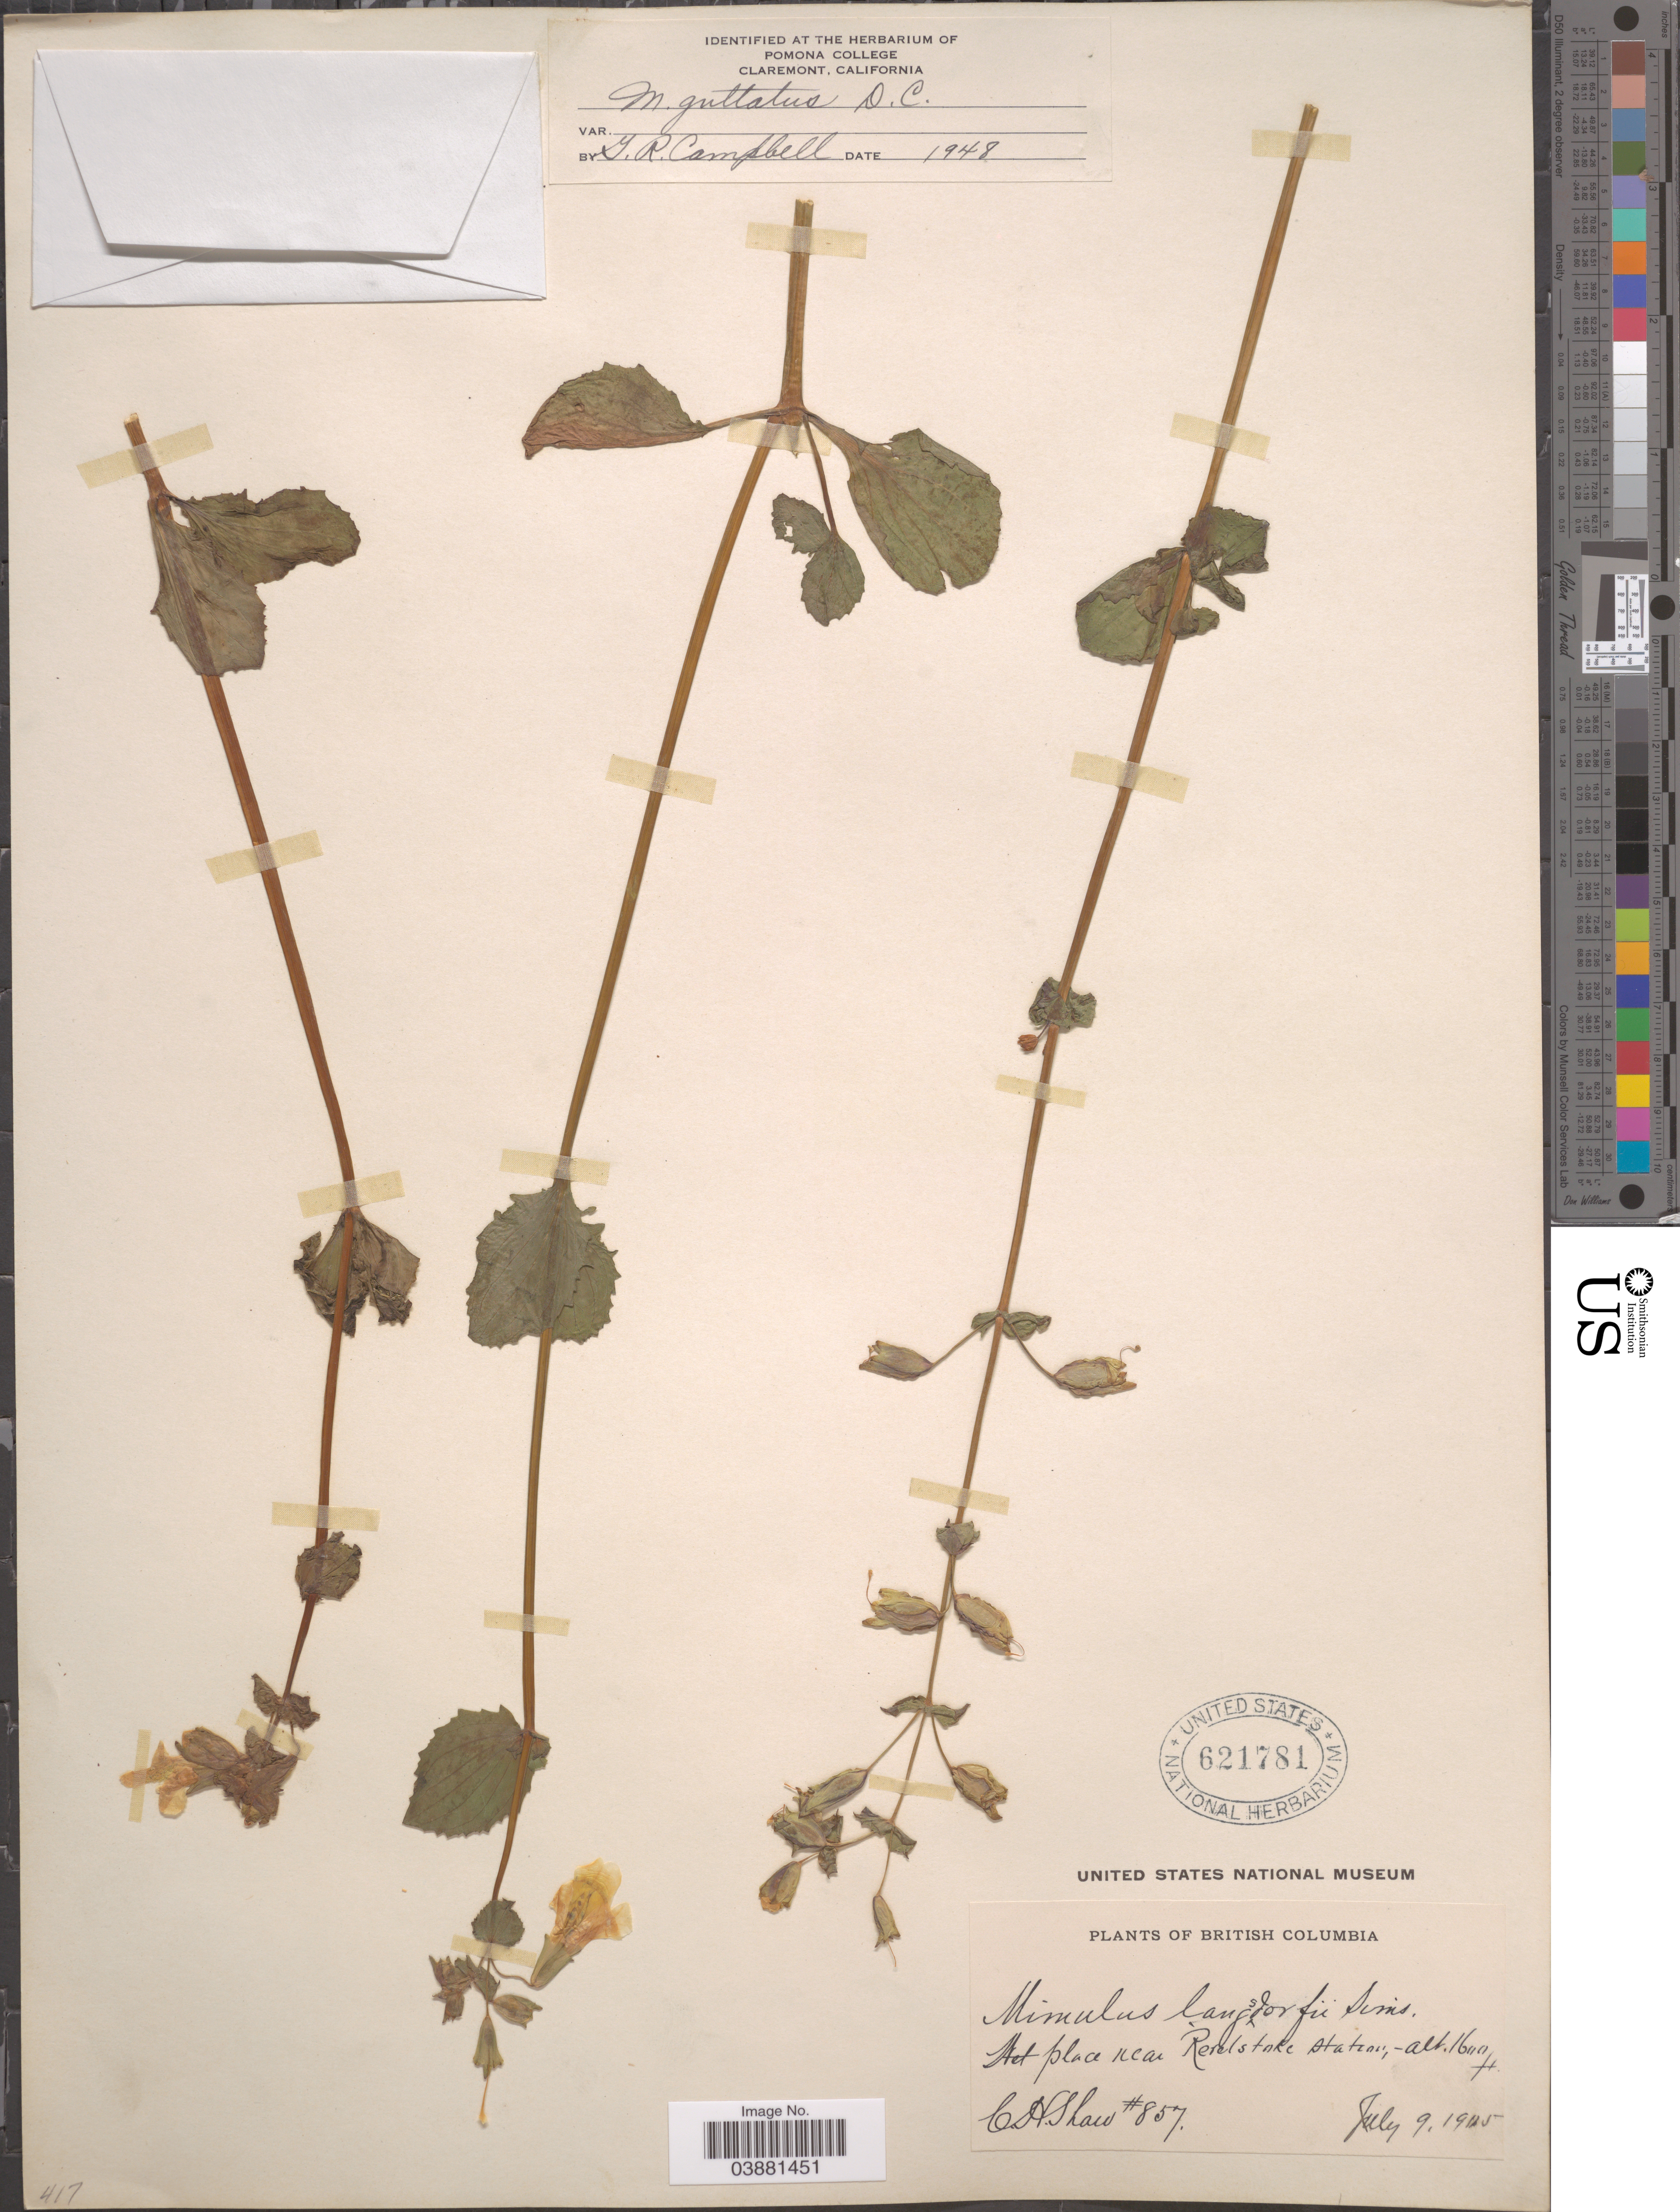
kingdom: Plantae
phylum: Tracheophyta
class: Magnoliopsida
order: Lamiales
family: Phrymaceae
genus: Mimulus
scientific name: Mimulus guttatus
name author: DC.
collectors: C. H. Shaw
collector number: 857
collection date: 1905-07-09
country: Canada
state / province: British Columbia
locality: At place near Revelstoke station.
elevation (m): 488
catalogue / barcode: US 621781